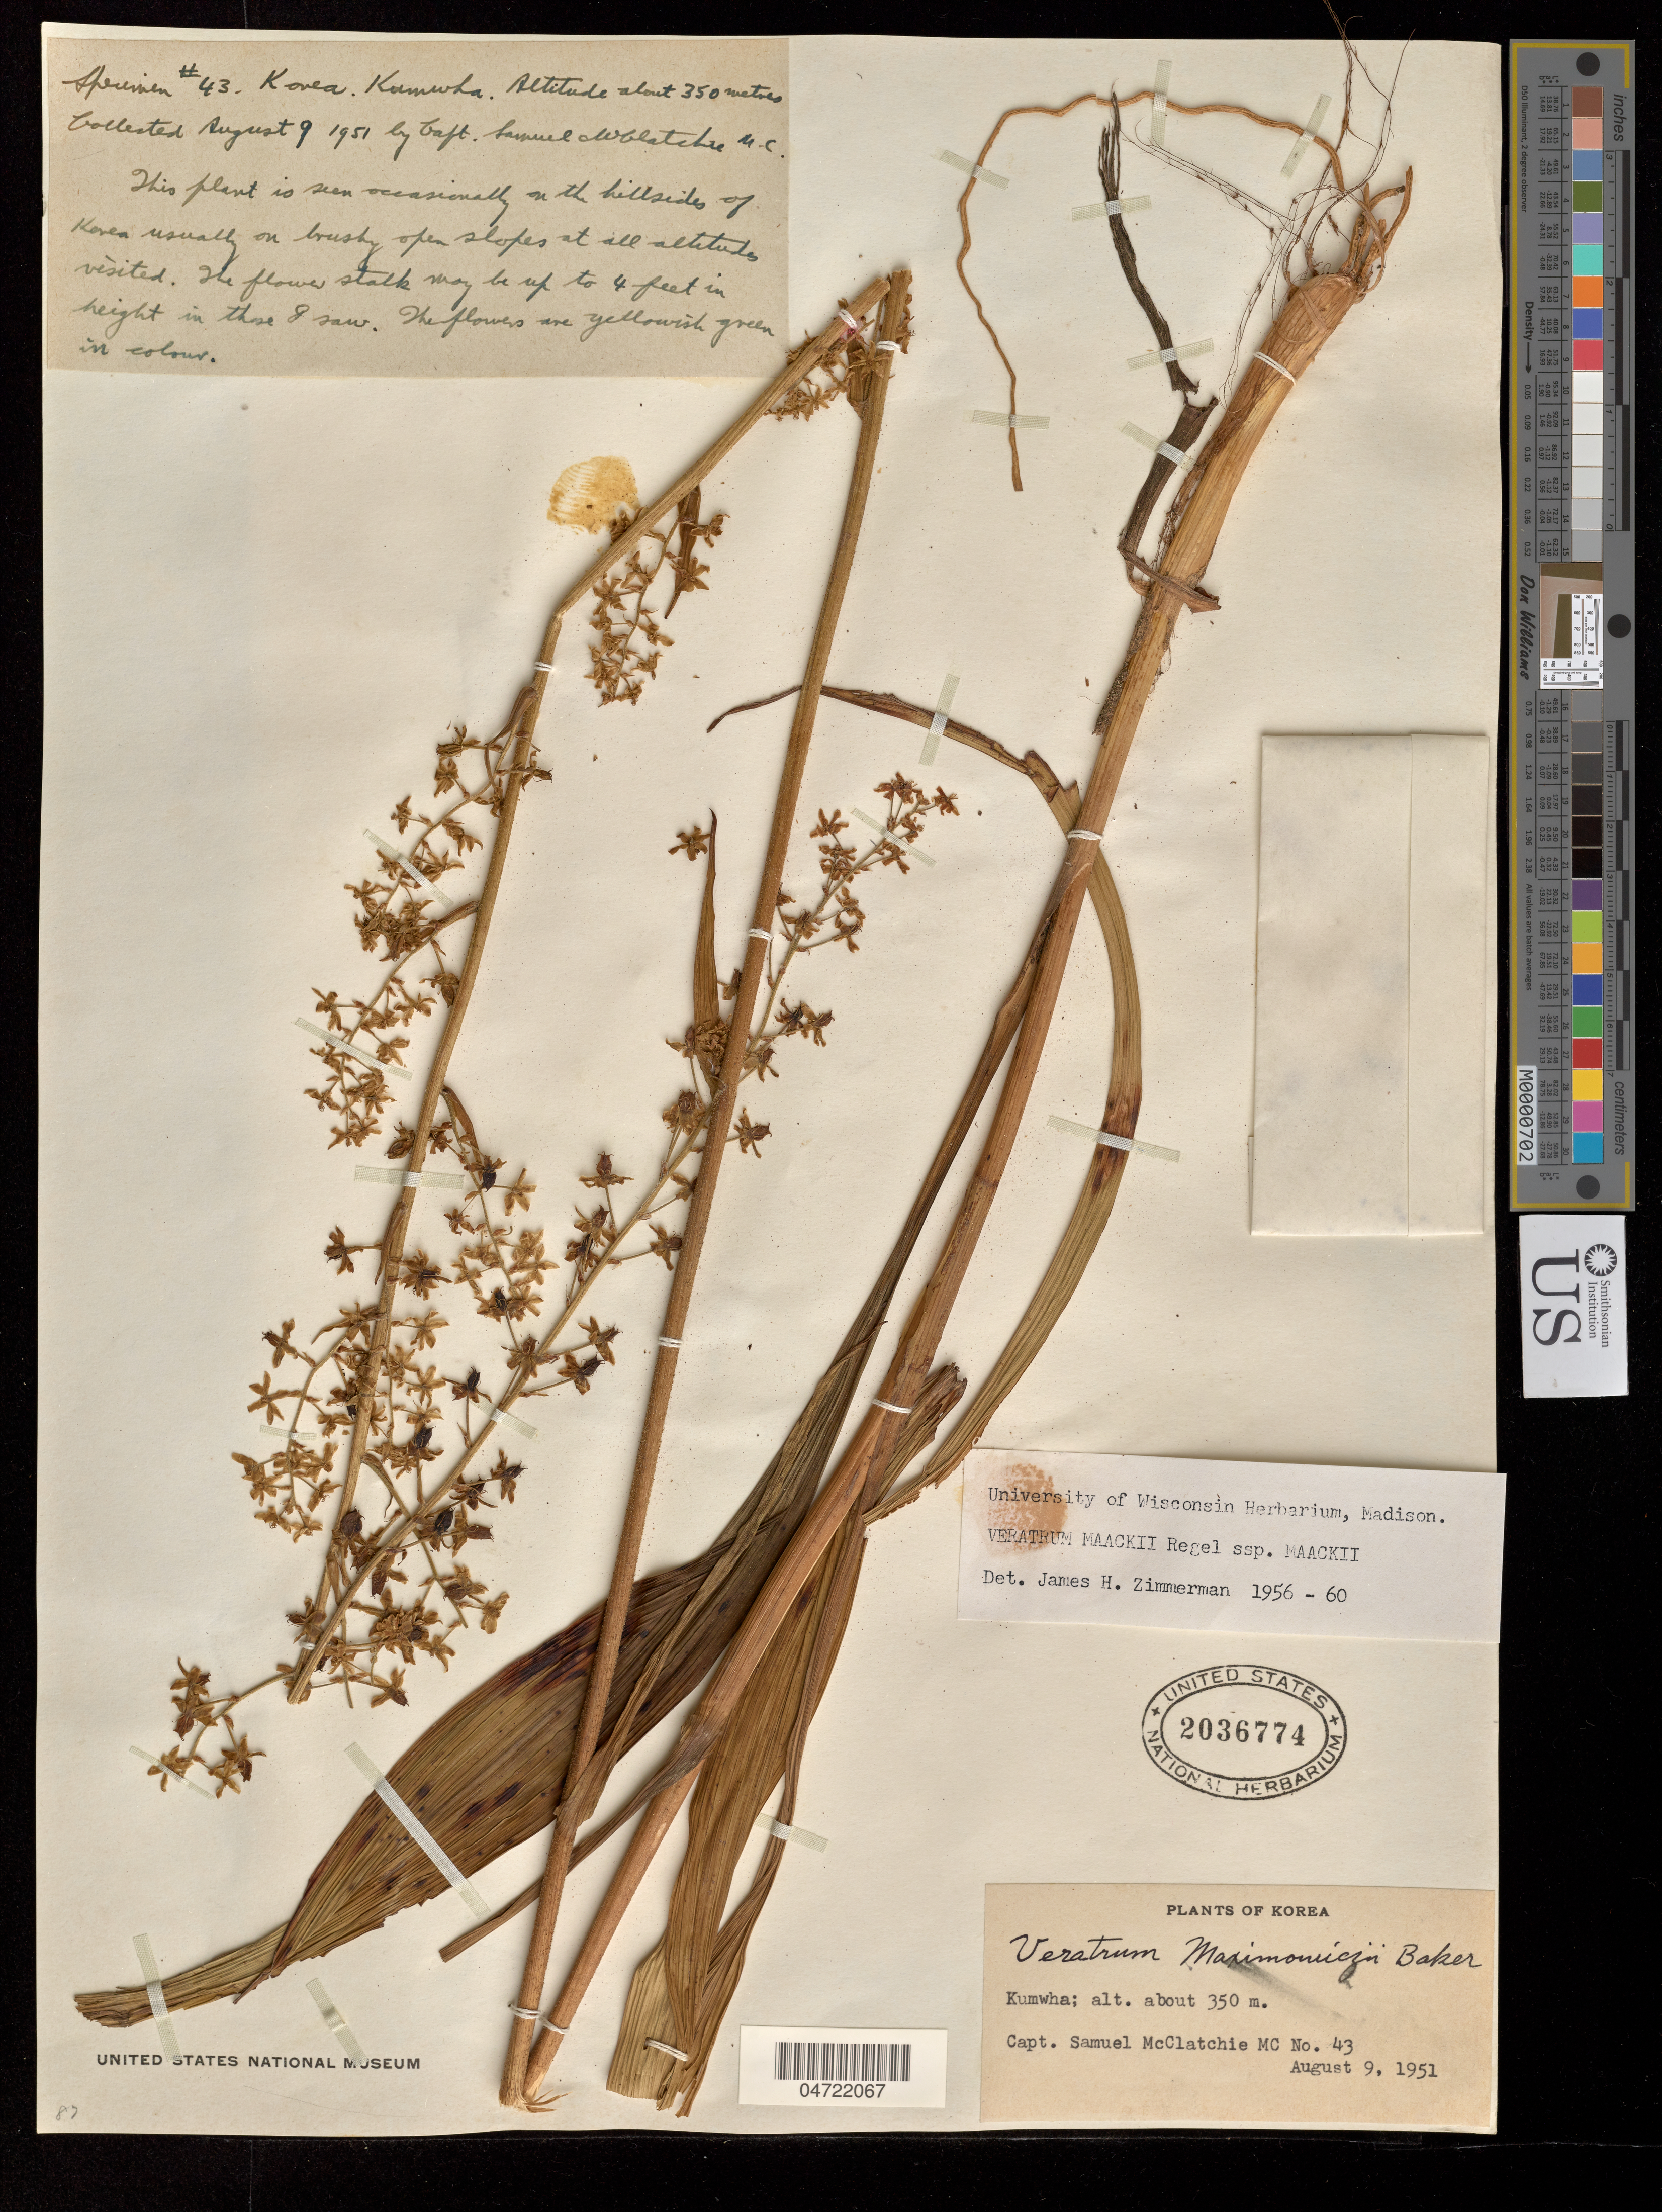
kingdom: Plantae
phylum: Tracheophyta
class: Liliopsida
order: Liliales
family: Melanthiaceae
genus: Veratrum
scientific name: Veratrum maackii subsp. maackii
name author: Regel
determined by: Zimmerman, James Hall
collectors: S. McClatchie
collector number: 43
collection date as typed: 09 Aug 1951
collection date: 1951-08-09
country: South Korea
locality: Kumwha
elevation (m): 350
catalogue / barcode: US 2036774